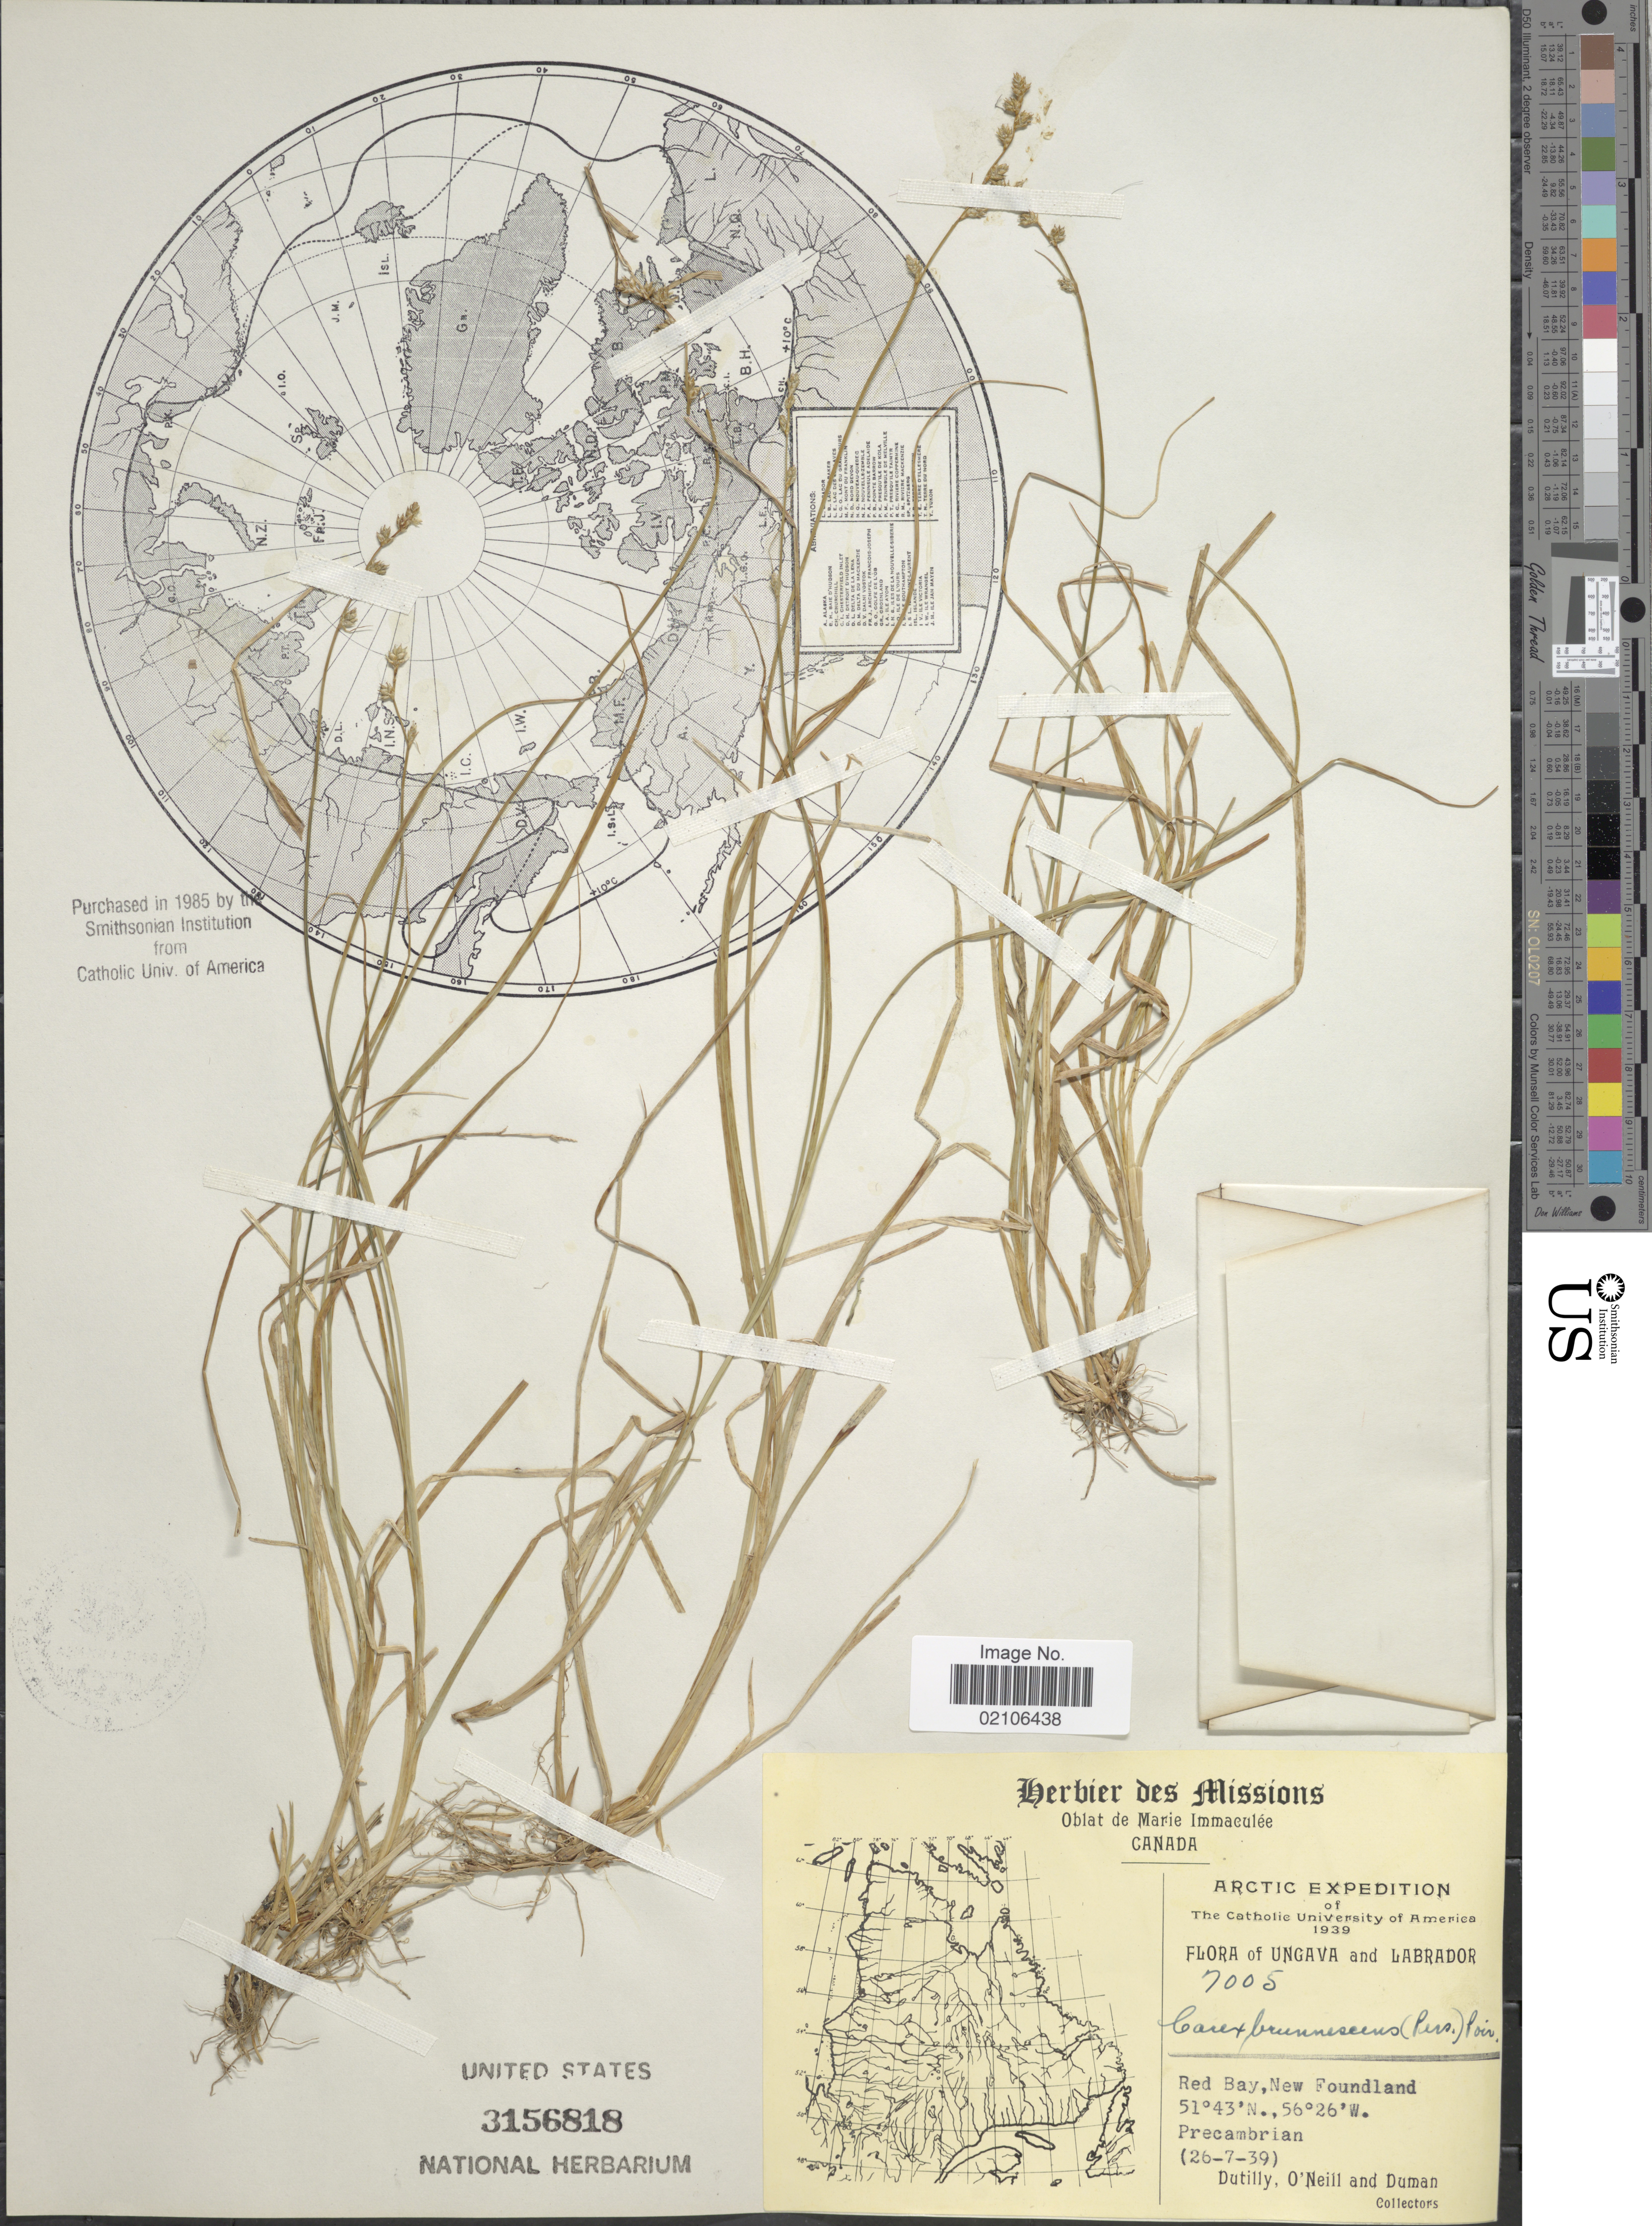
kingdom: Plantae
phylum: Tracheophyta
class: Liliopsida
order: Poales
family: Cyperaceae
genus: Carex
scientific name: Carex brunnescens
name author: (Pers.) Poir.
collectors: -. Dutilly, O'Neil & -. Duman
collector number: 7005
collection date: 1939-07-26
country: Canada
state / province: Newfoundland and Labrador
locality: Arctic, Ungava and Labrador, Red Bay, New Foundland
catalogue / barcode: US 3156818